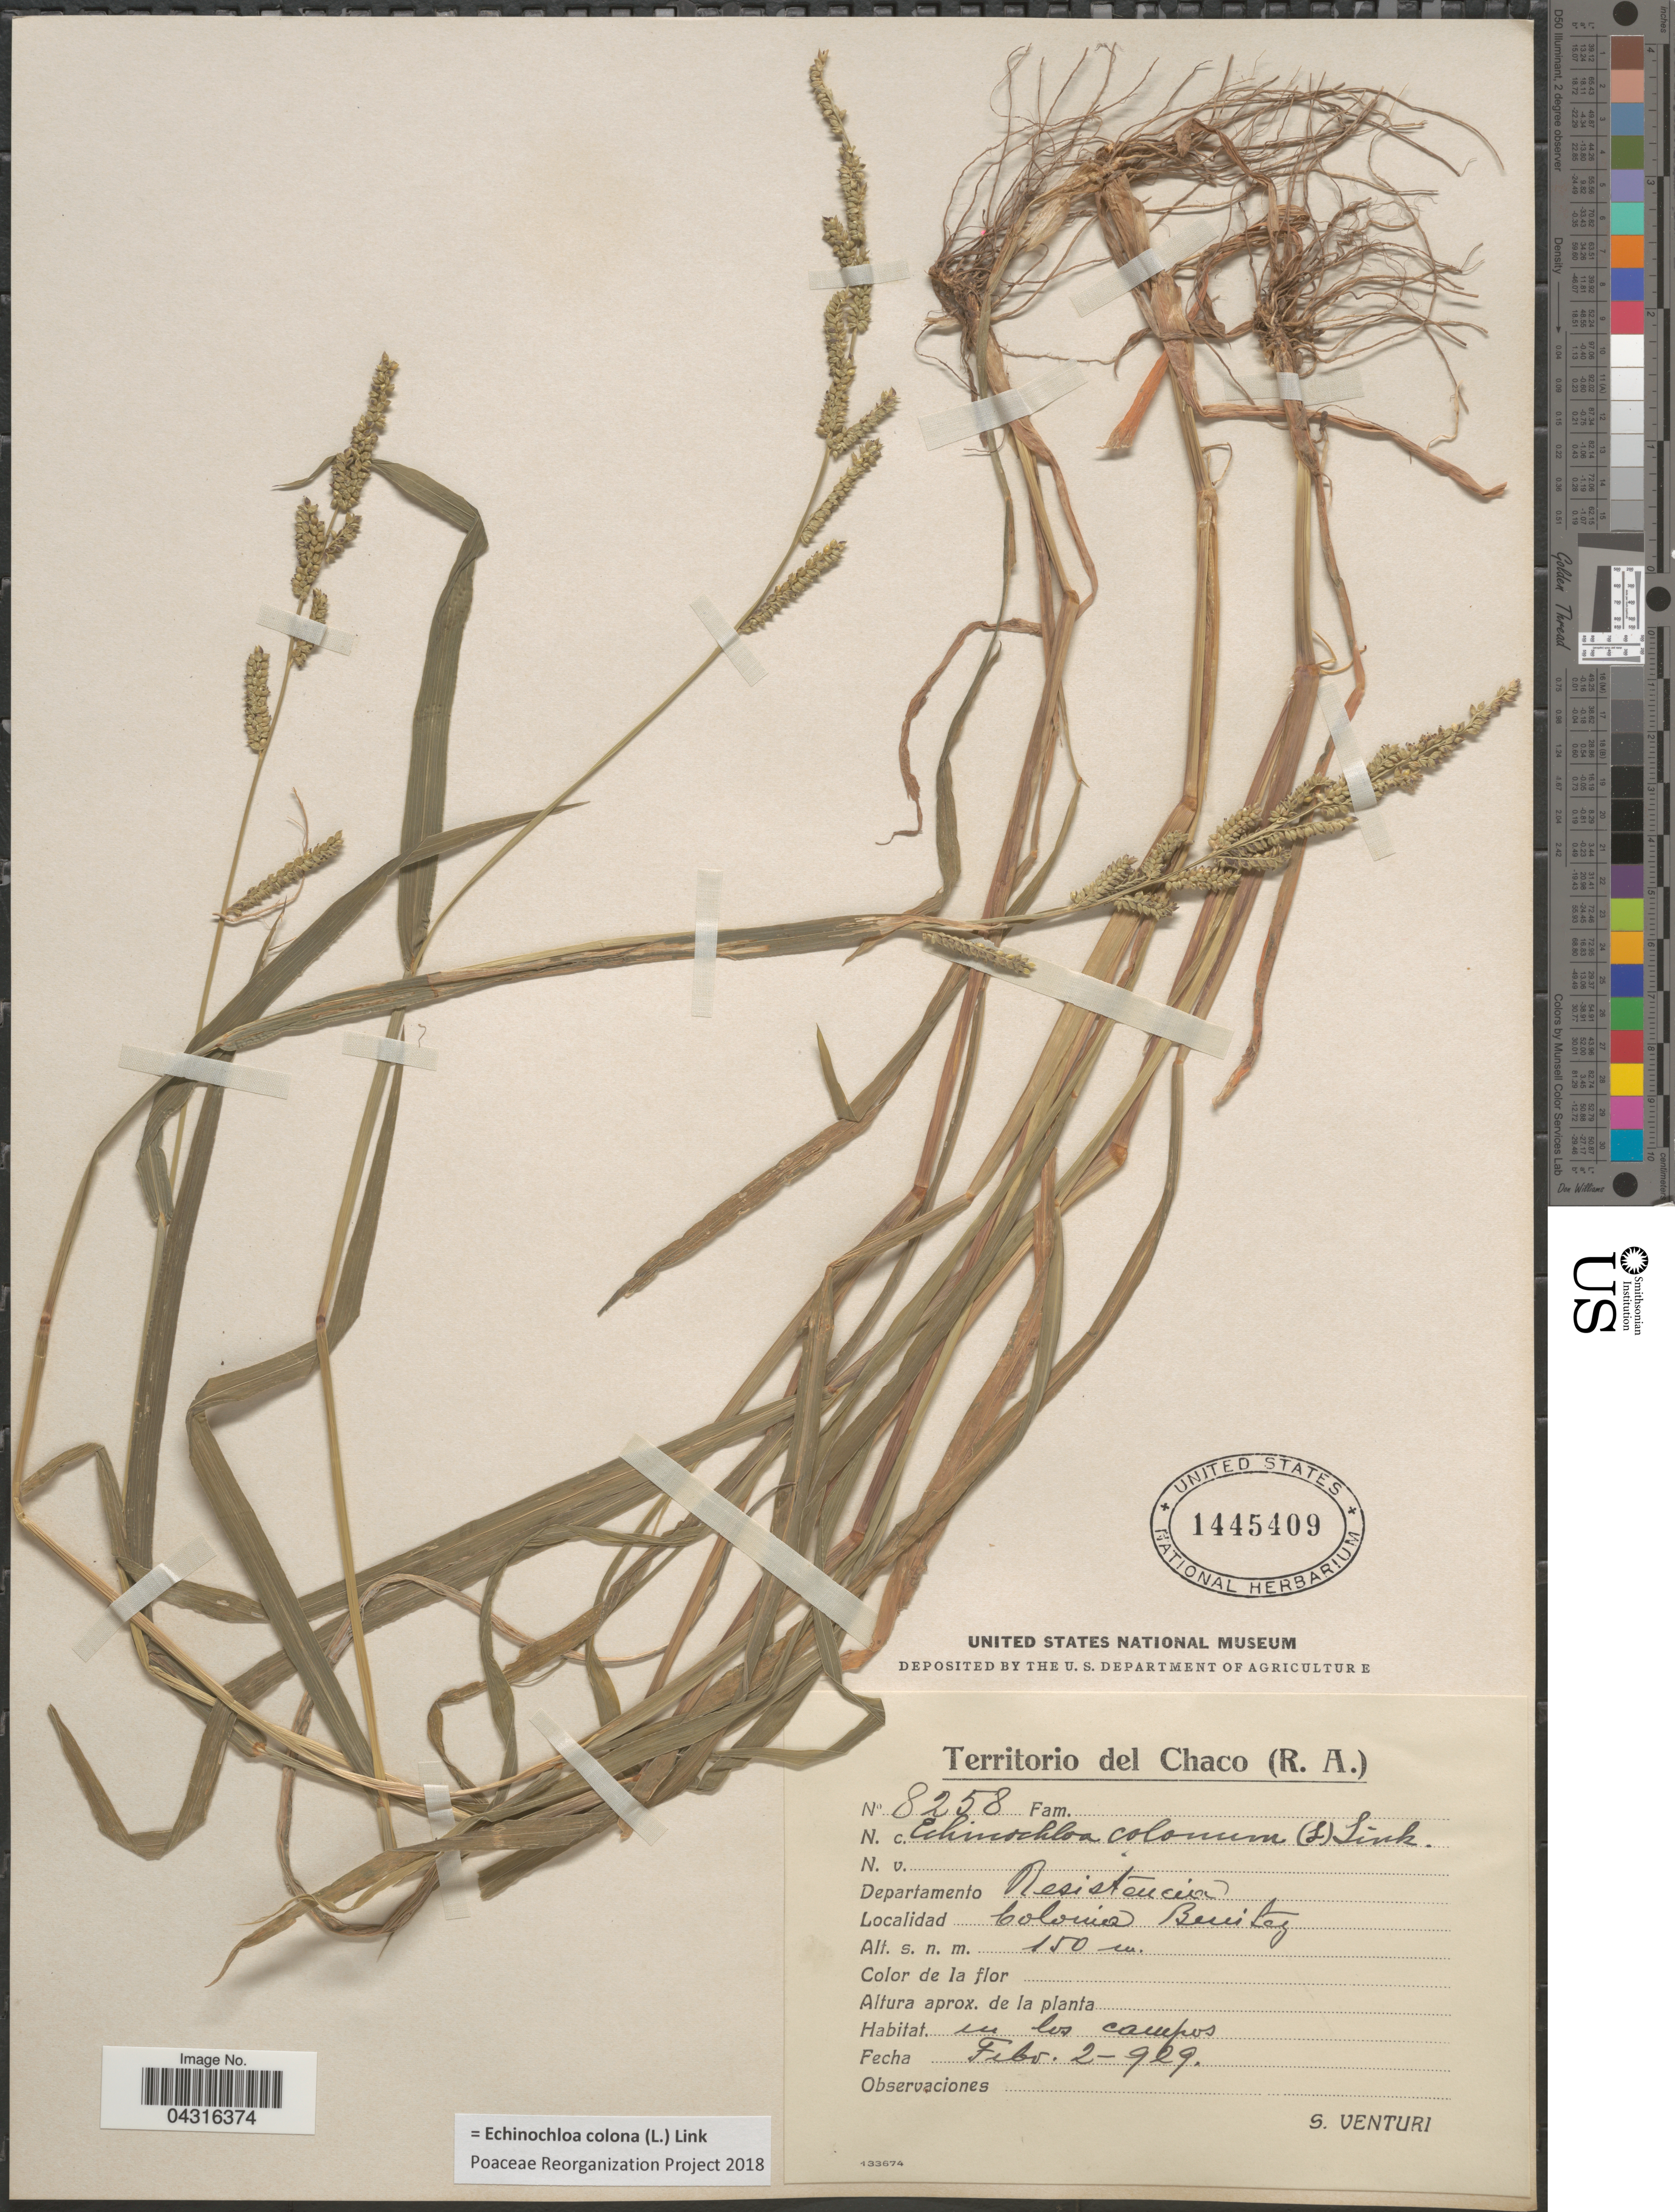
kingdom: Plantae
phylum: Tracheophyta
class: Liliopsida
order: Poales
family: Poaceae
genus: Echinochloa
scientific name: Echinochloa colona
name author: (L.) Link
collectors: S. Venturi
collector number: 8258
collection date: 1929-02-02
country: Argentina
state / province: Chaco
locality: Departamento Resistencia. Colonia Benitez.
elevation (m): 150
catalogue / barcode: US 1445409